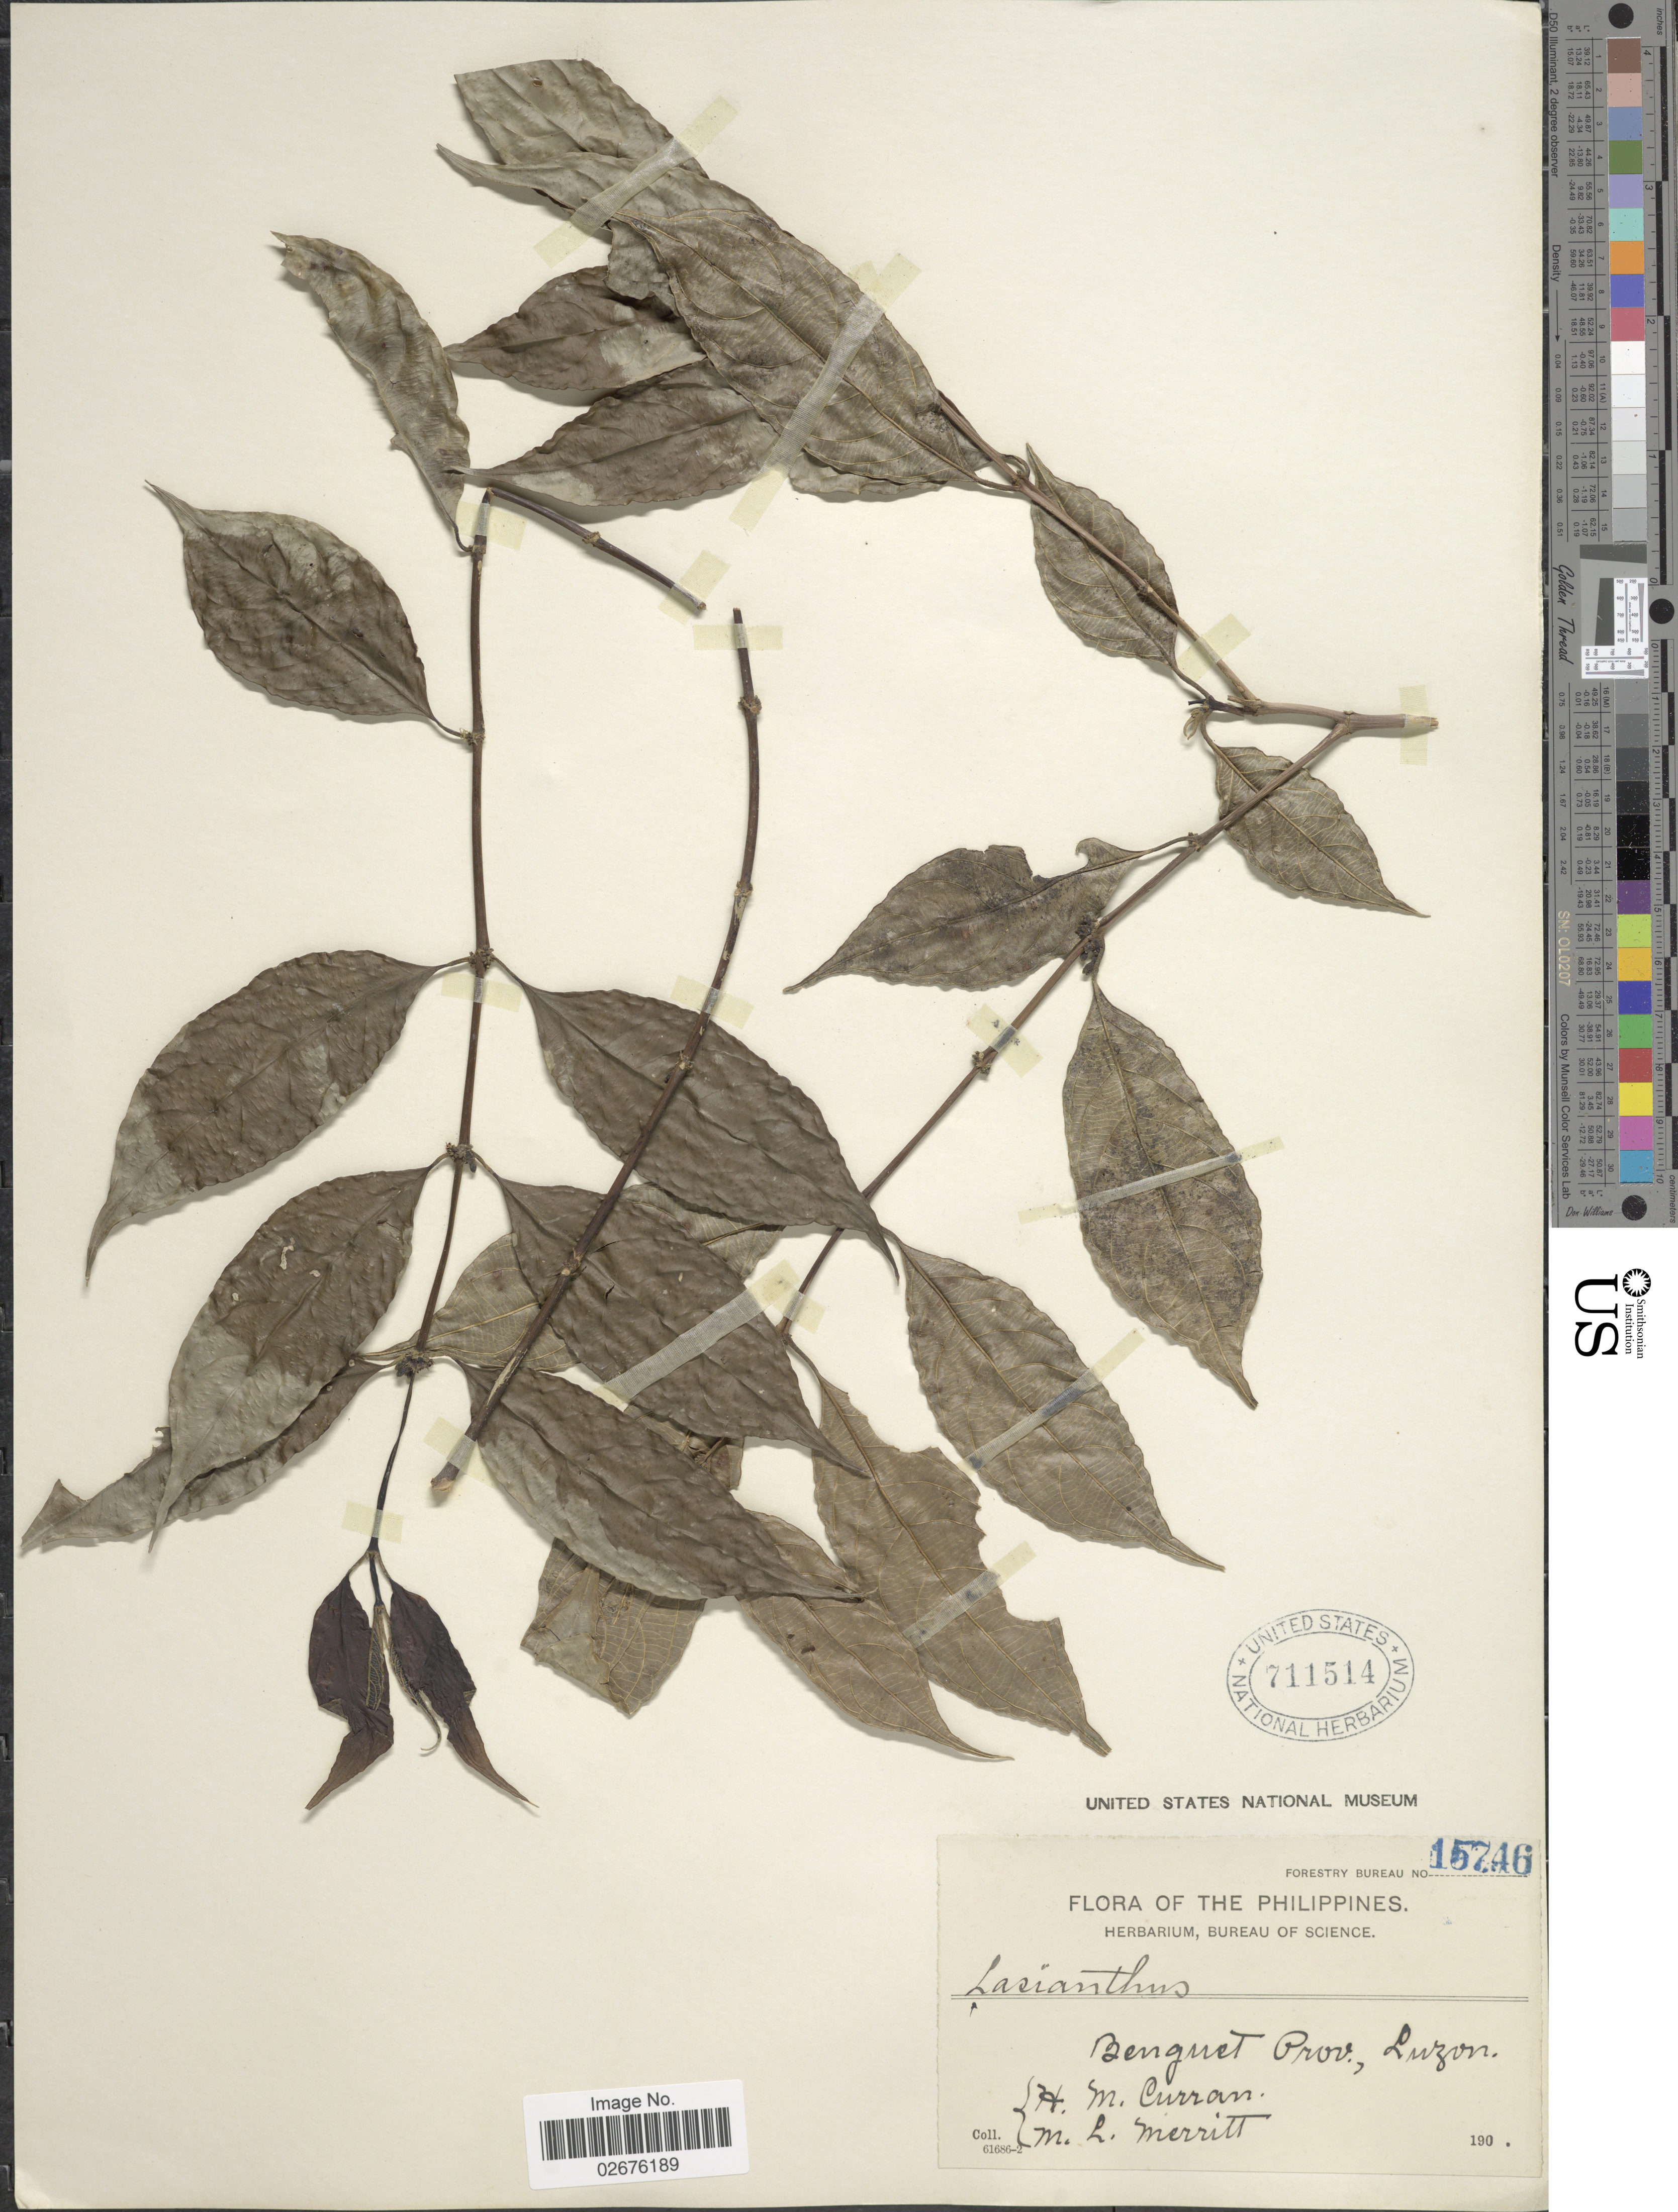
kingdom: Plantae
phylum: Tracheophyta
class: Magnoliopsida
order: Gentianales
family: Rubiaceae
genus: Lasianthus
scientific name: Lasianthus sp.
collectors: H. M. Curran & M. L. Merritt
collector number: Forestry Bureau 15746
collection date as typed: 190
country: Philippines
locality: Benguet Prov., Luzon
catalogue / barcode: US 711514